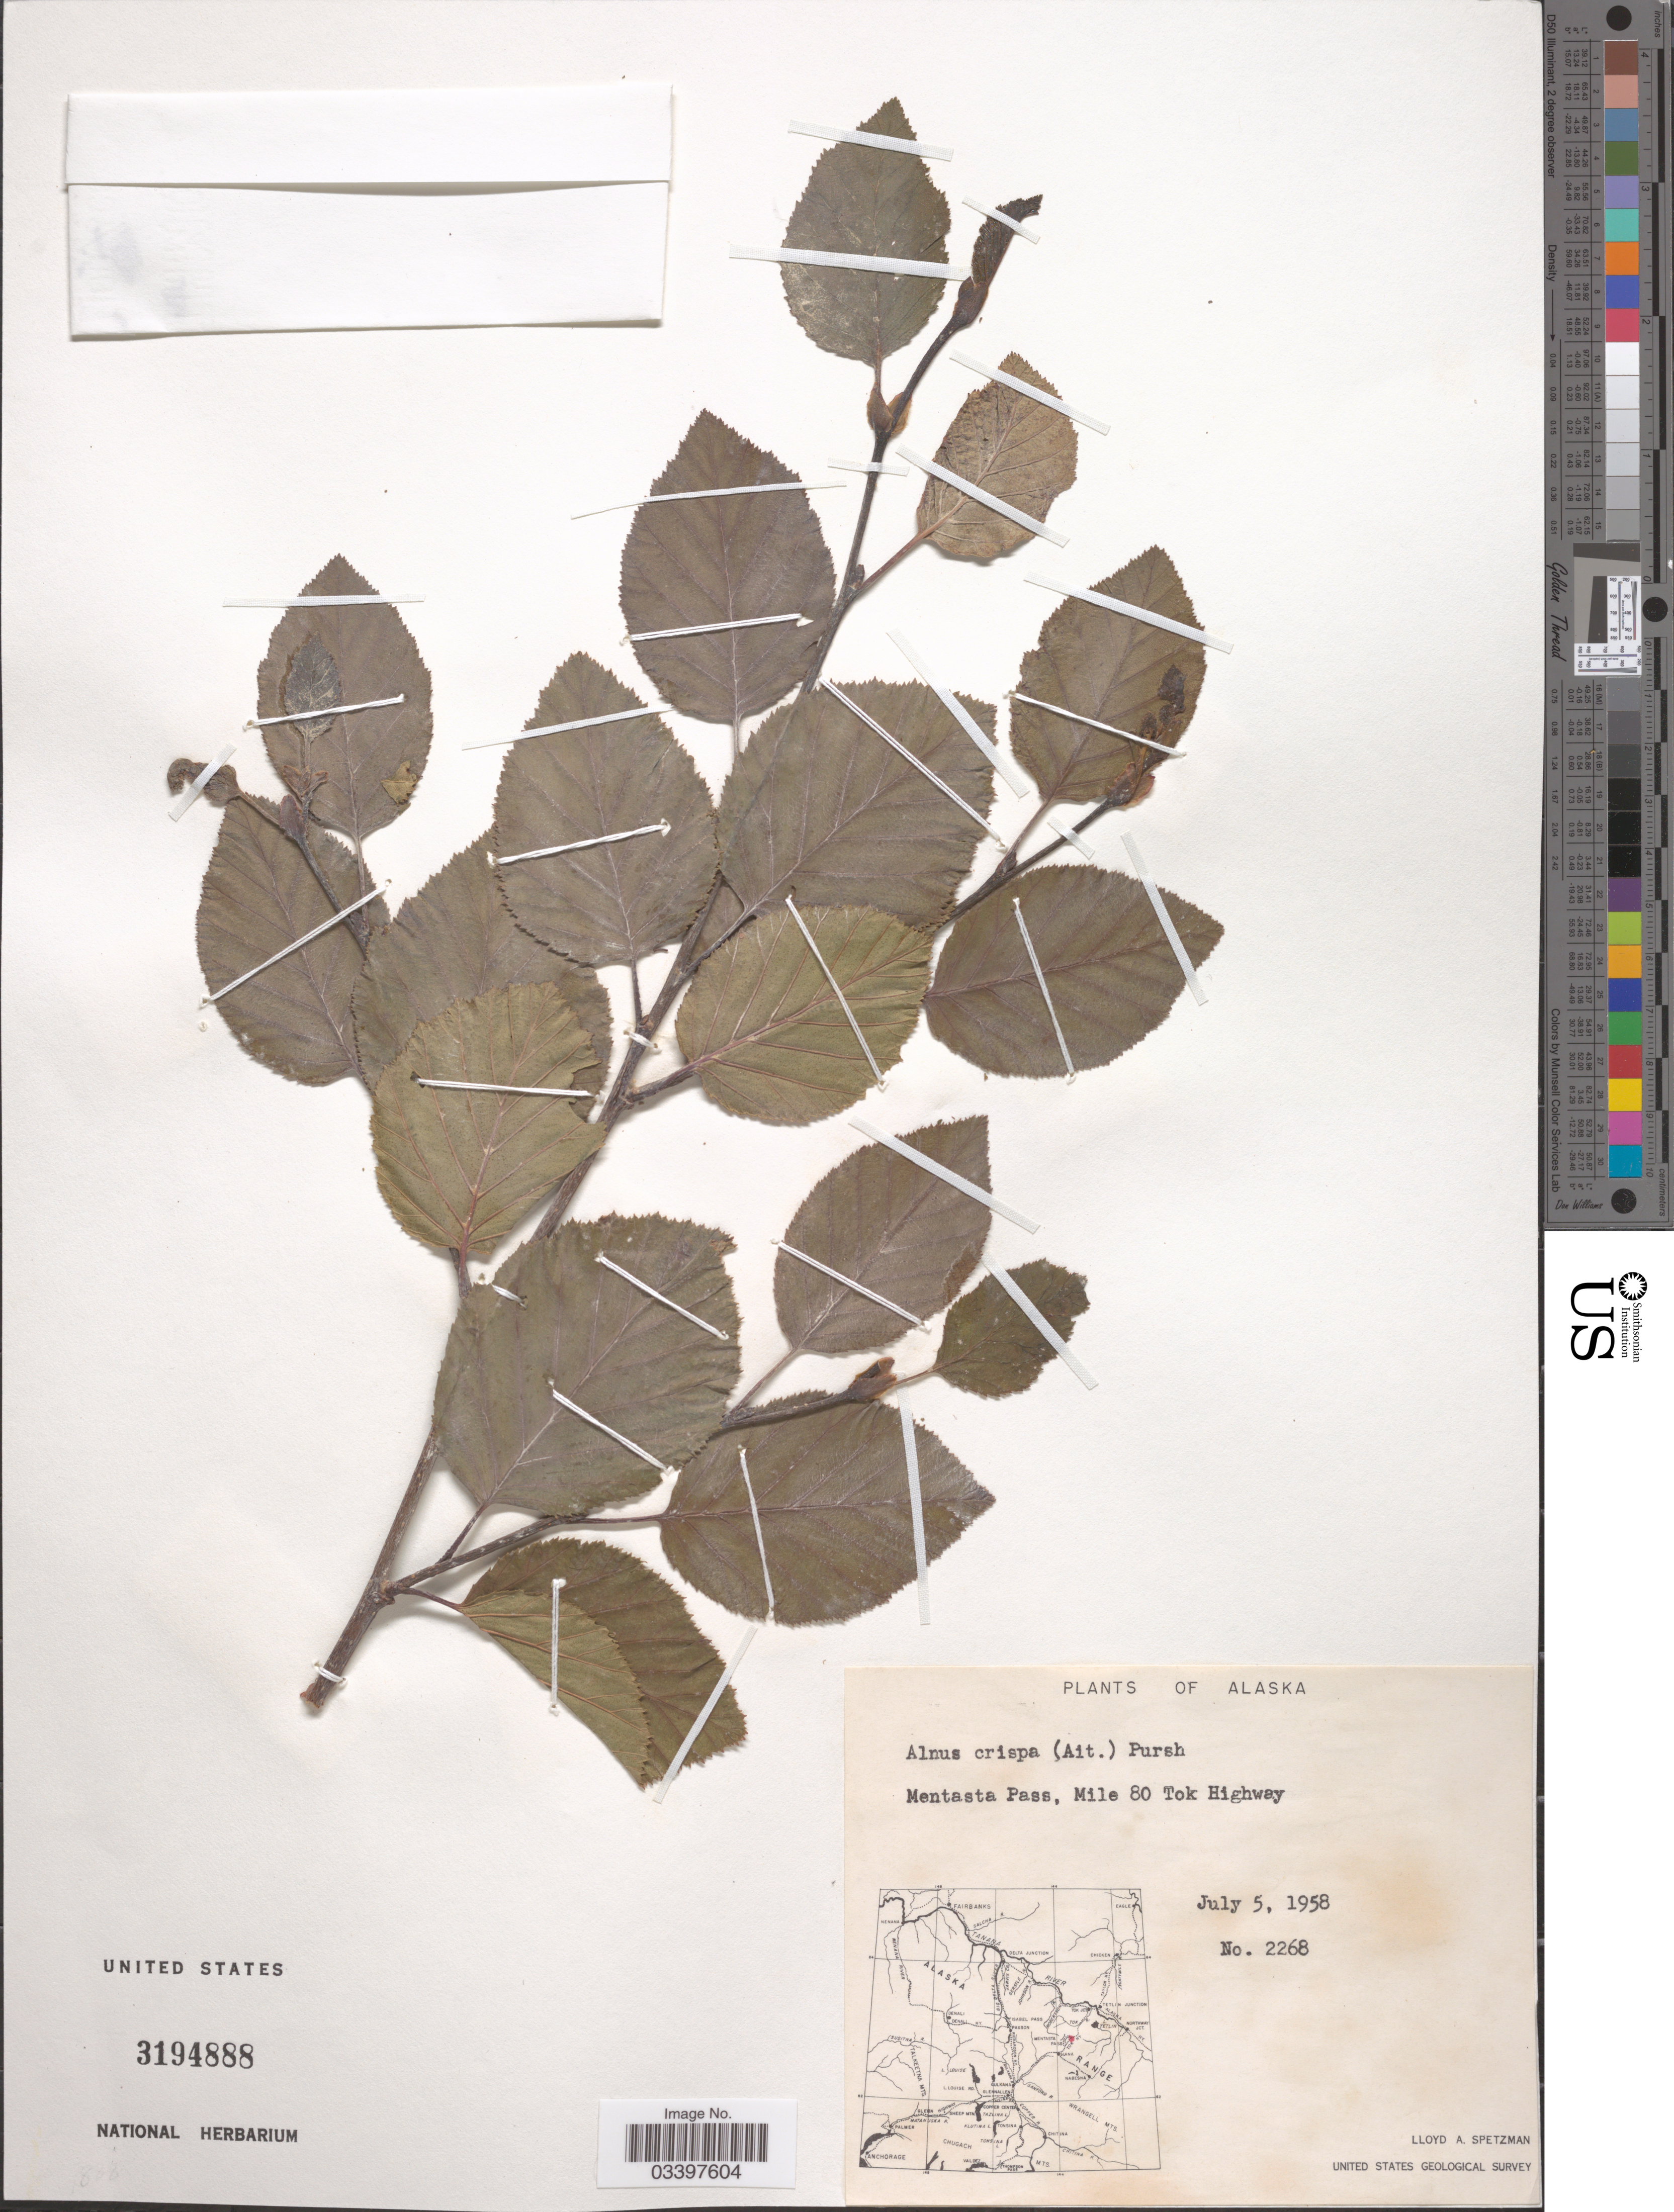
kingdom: Plantae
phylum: Tracheophyta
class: Magnoliopsida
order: Fagales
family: Betulaceae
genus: Alnus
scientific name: Alnus alnobetula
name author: (Ehrh.) K. Koch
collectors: L. Spetzman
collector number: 2268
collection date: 1958-07-05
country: United States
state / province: Alaska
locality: Mentasta Pass, Mile 80 Tok Highway.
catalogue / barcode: US 3194888